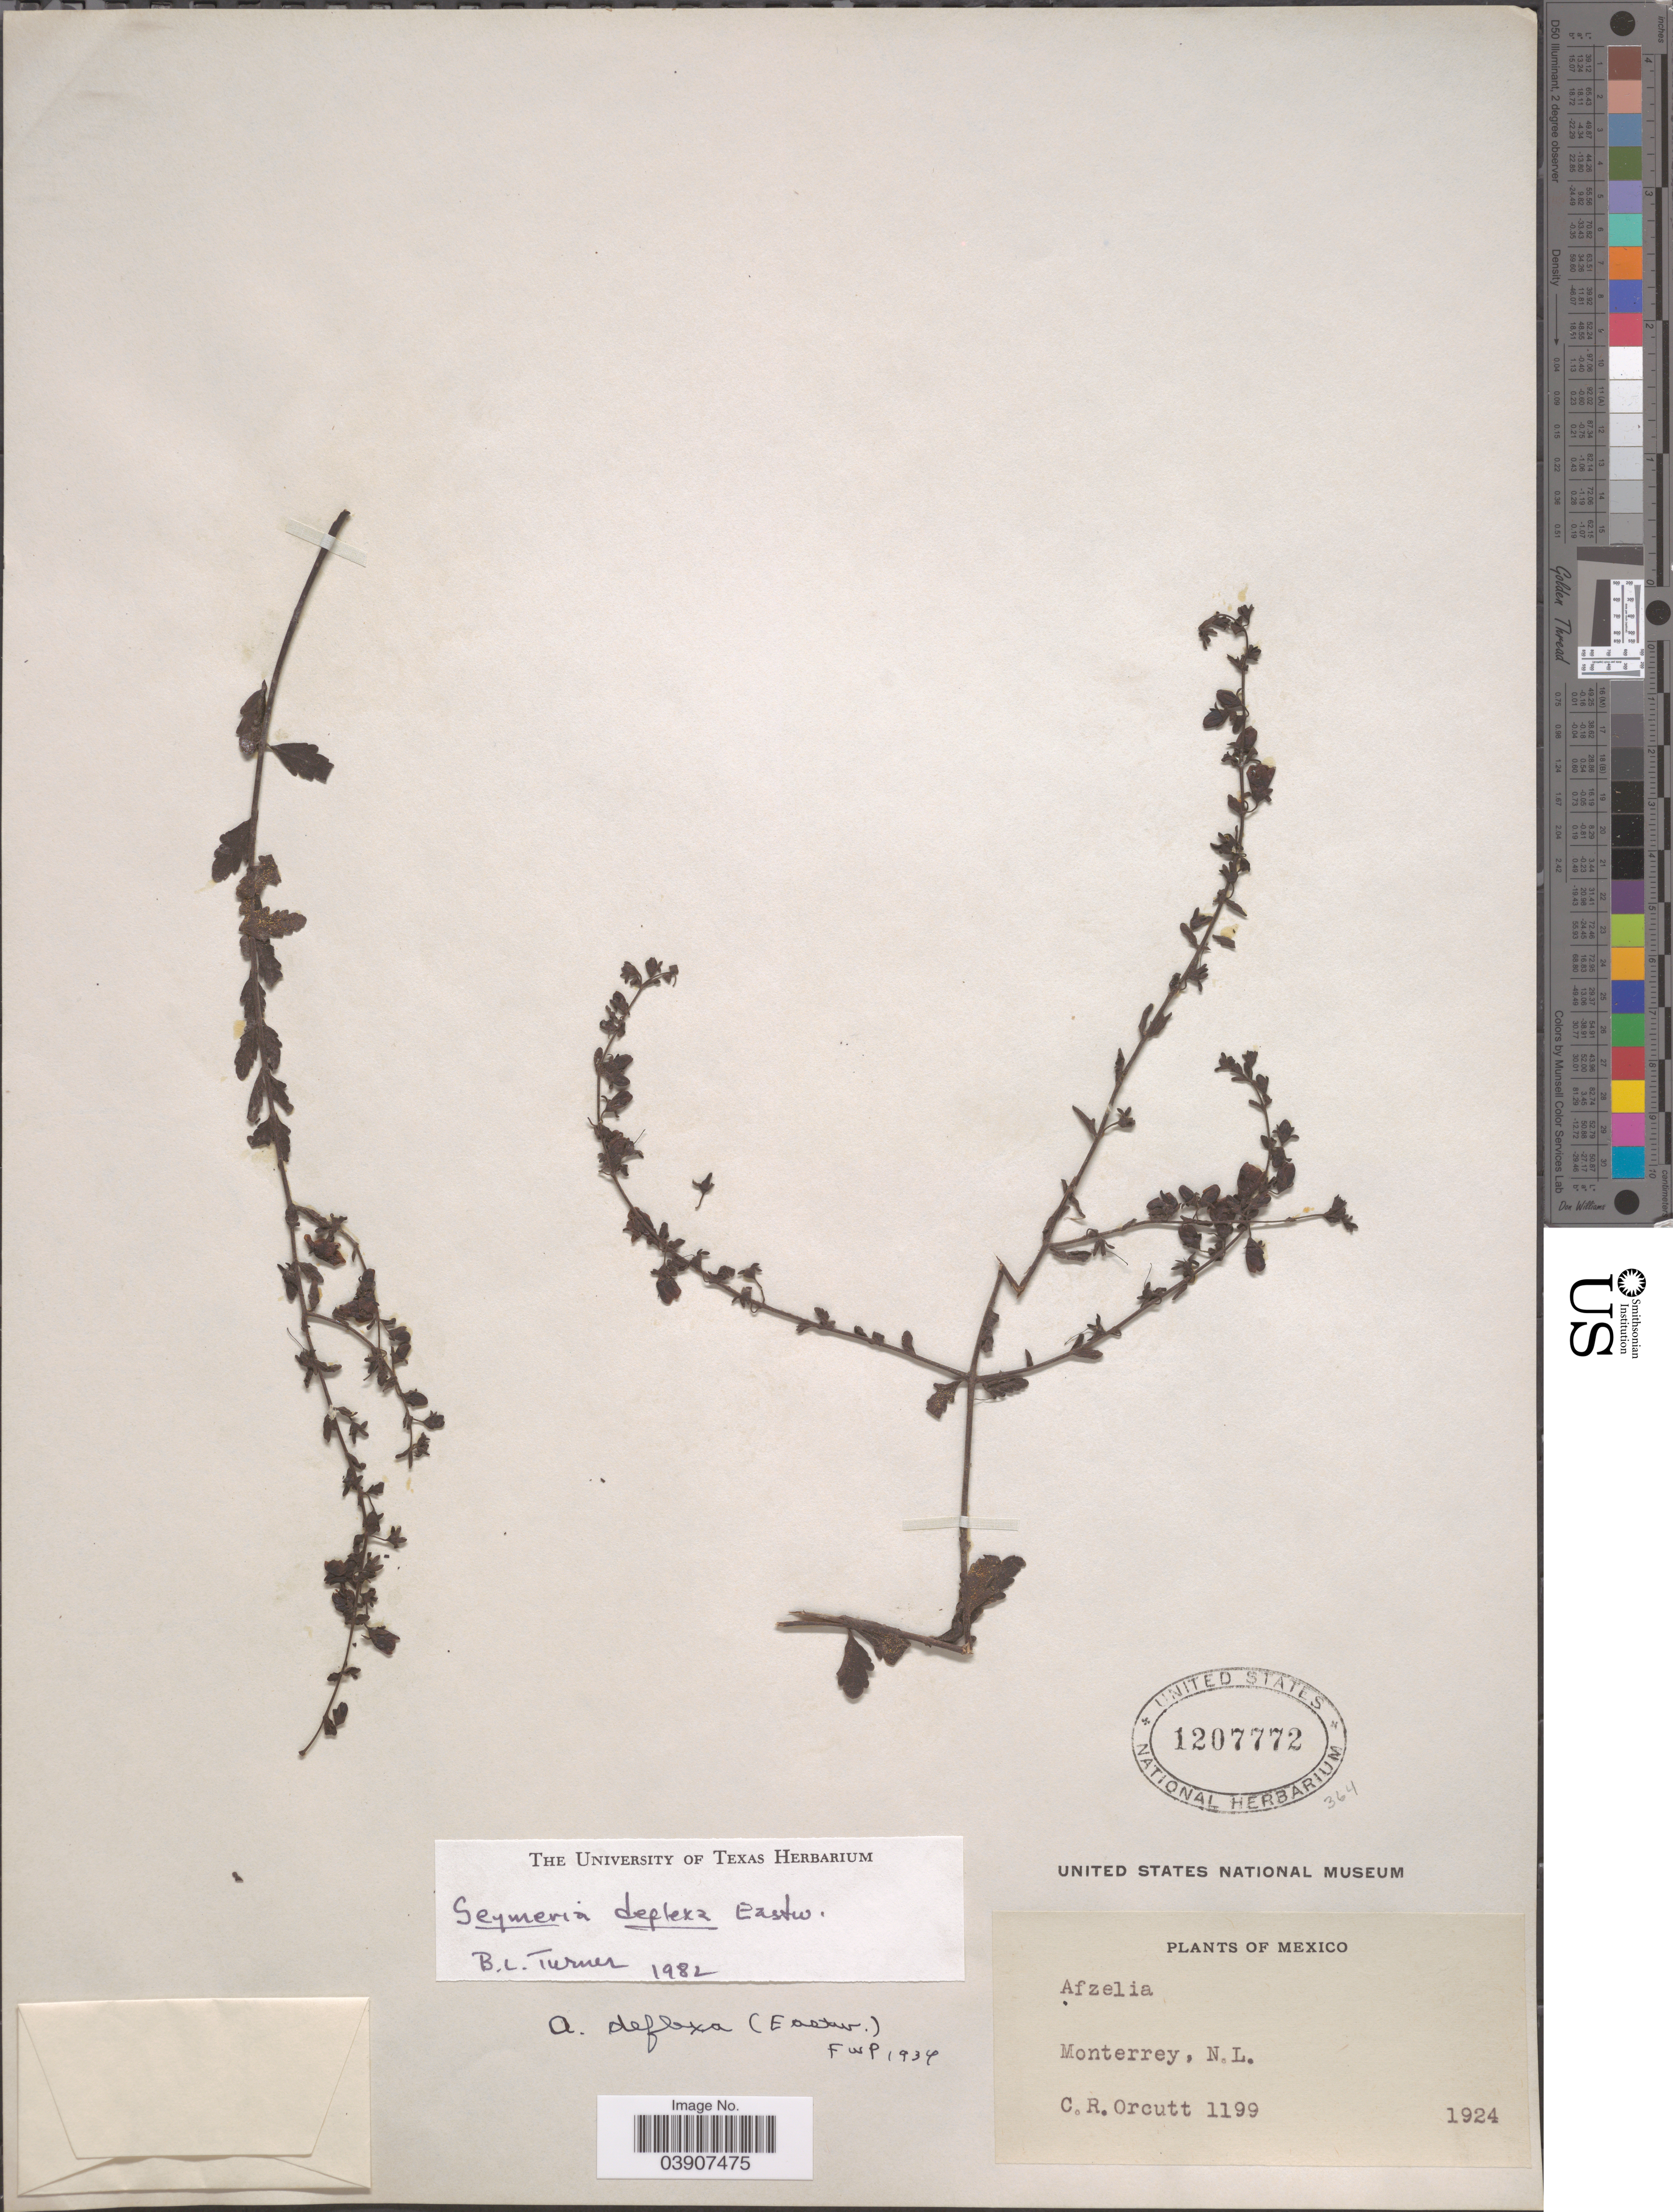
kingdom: Plantae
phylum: Tracheophyta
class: Magnoliopsida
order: Lamiales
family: Orobanchaceae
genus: Seymeria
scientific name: Seymeria deflexa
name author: Eastw.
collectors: C. R. Orcutt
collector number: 1199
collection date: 1924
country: Mexico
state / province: Nuevo León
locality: Monterrey.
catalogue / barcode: US 1207772